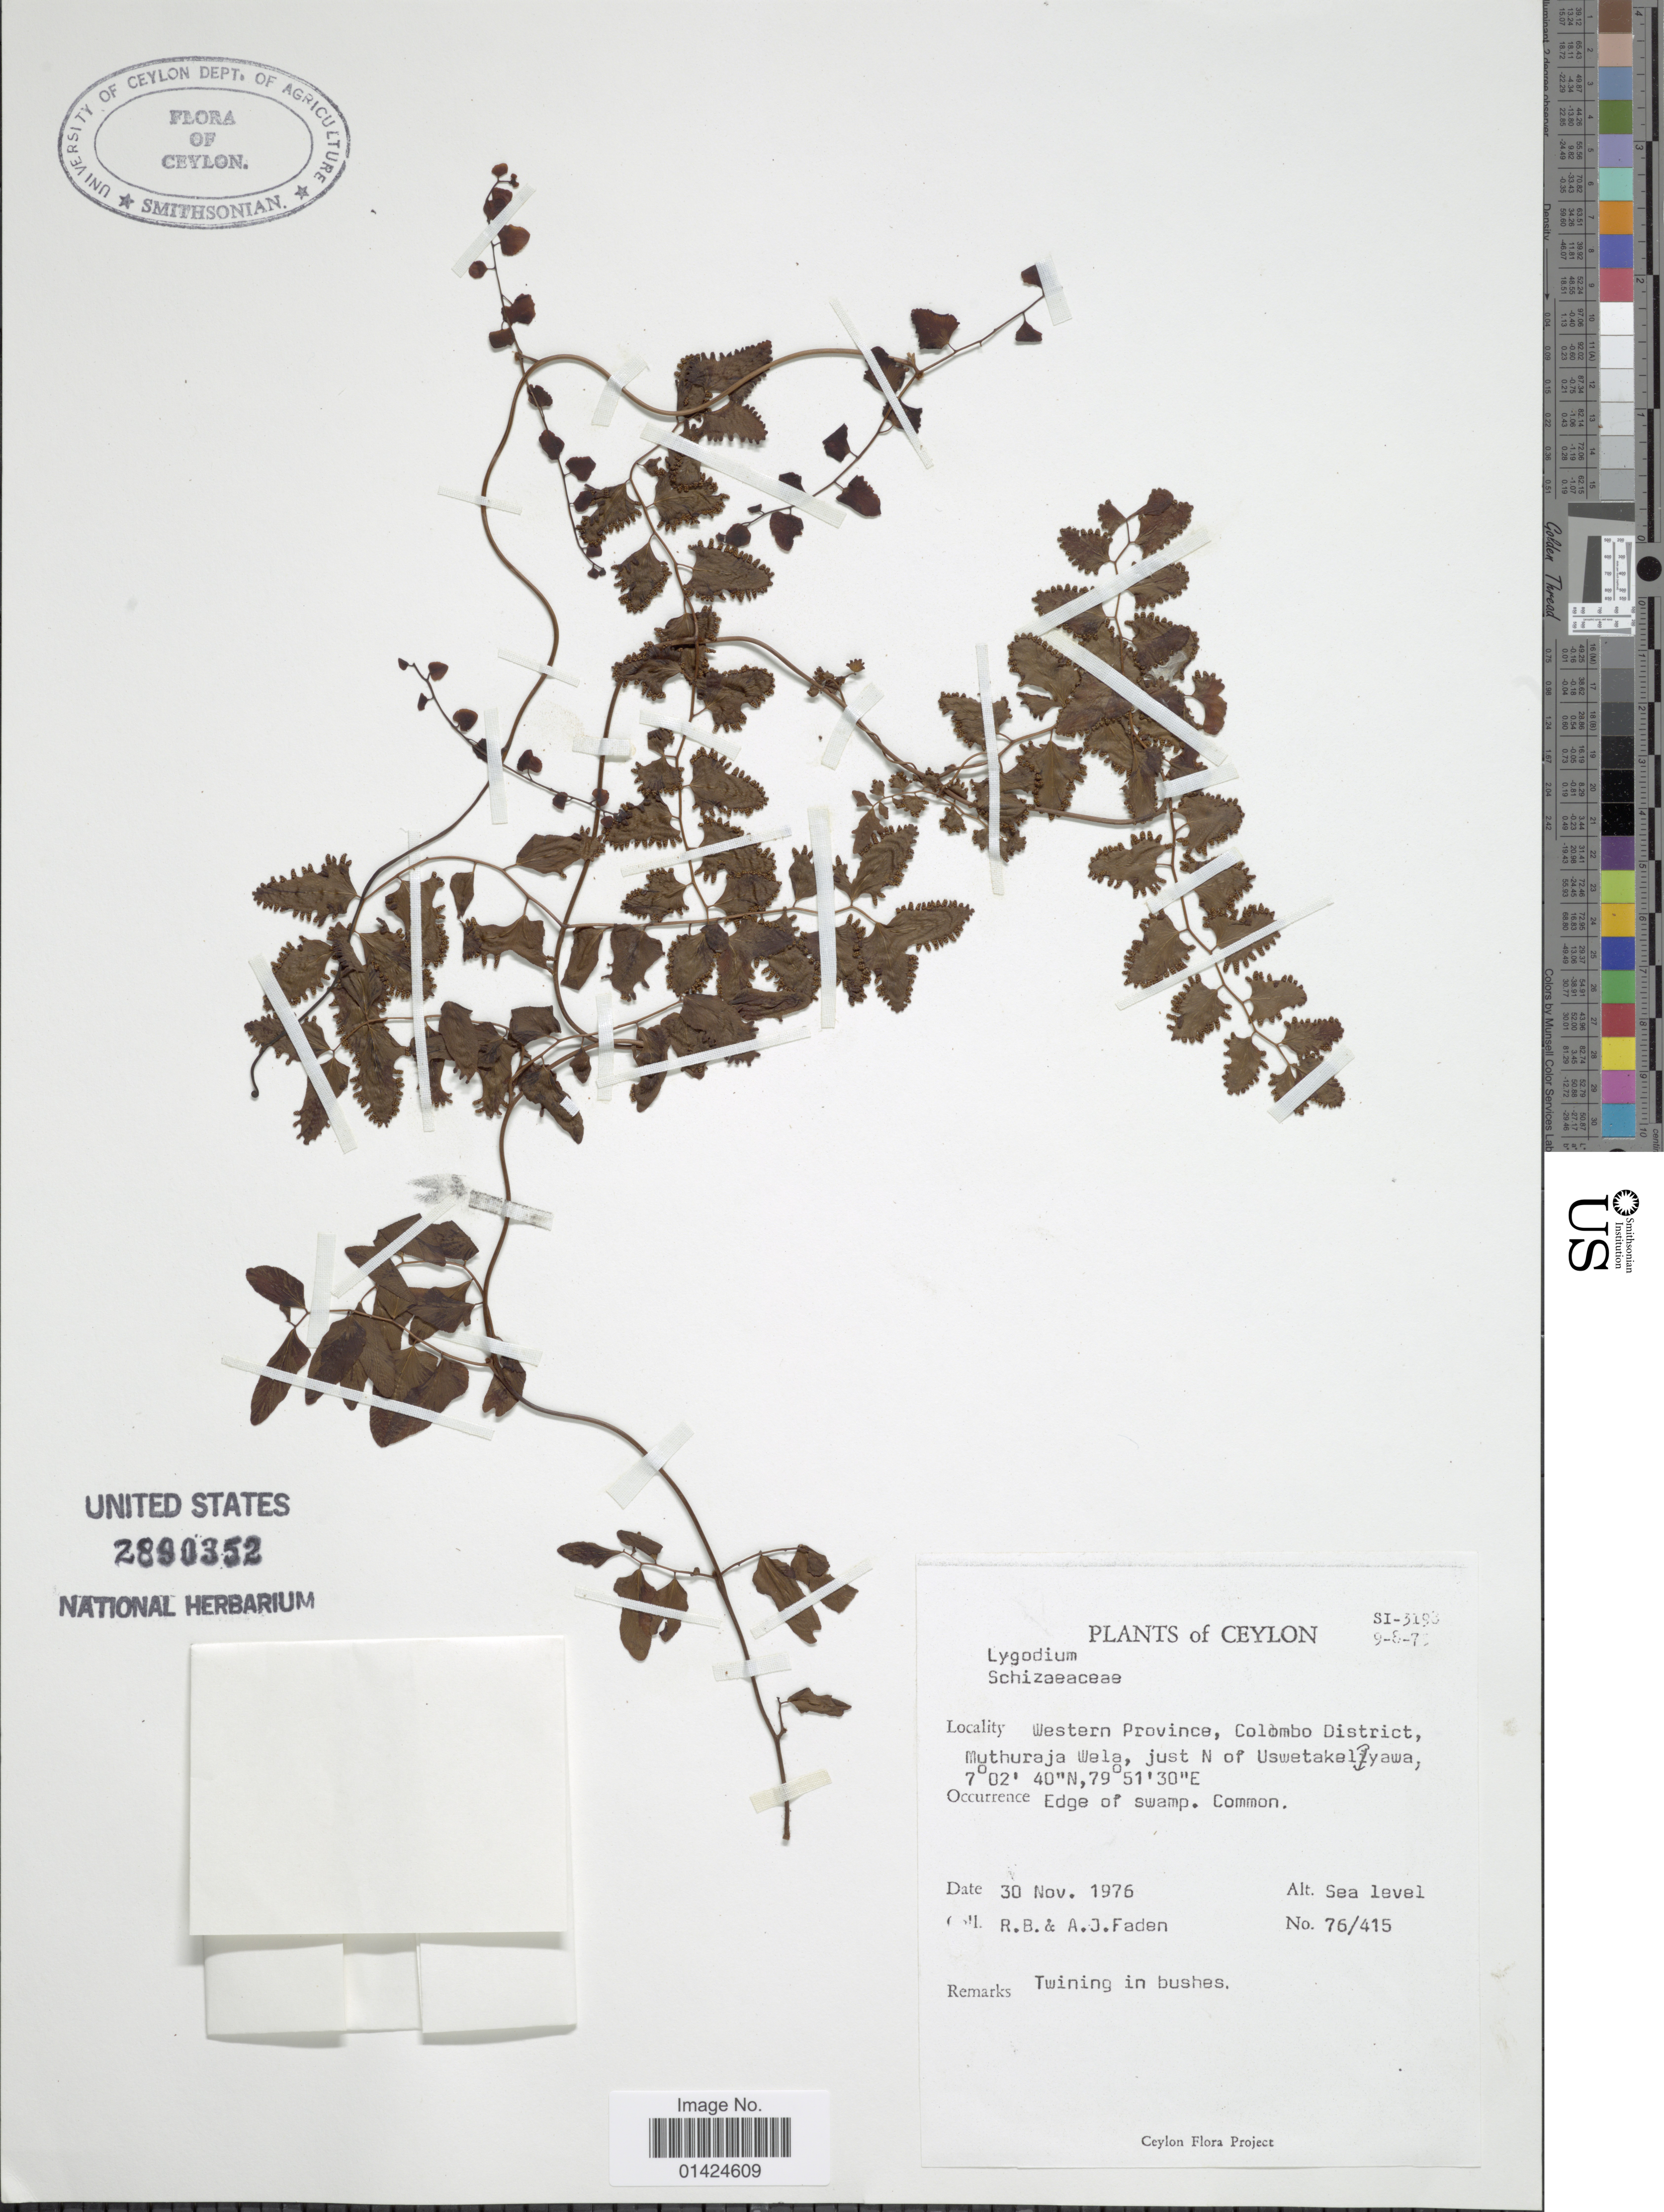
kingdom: Plantae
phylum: Tracheophyta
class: Polypodiopsida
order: Schizaeales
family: Lygodiaceae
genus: Lygodium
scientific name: Lygodium sp.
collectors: R. B. Faden & A. J. Faden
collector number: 76/415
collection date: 1976-11-30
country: Sri Lanka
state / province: Western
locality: Ceylon. Western province, Colombo District, Muthuraja Wela, just N of Uswetakel yawa. [interpreted]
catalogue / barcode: US 2890352